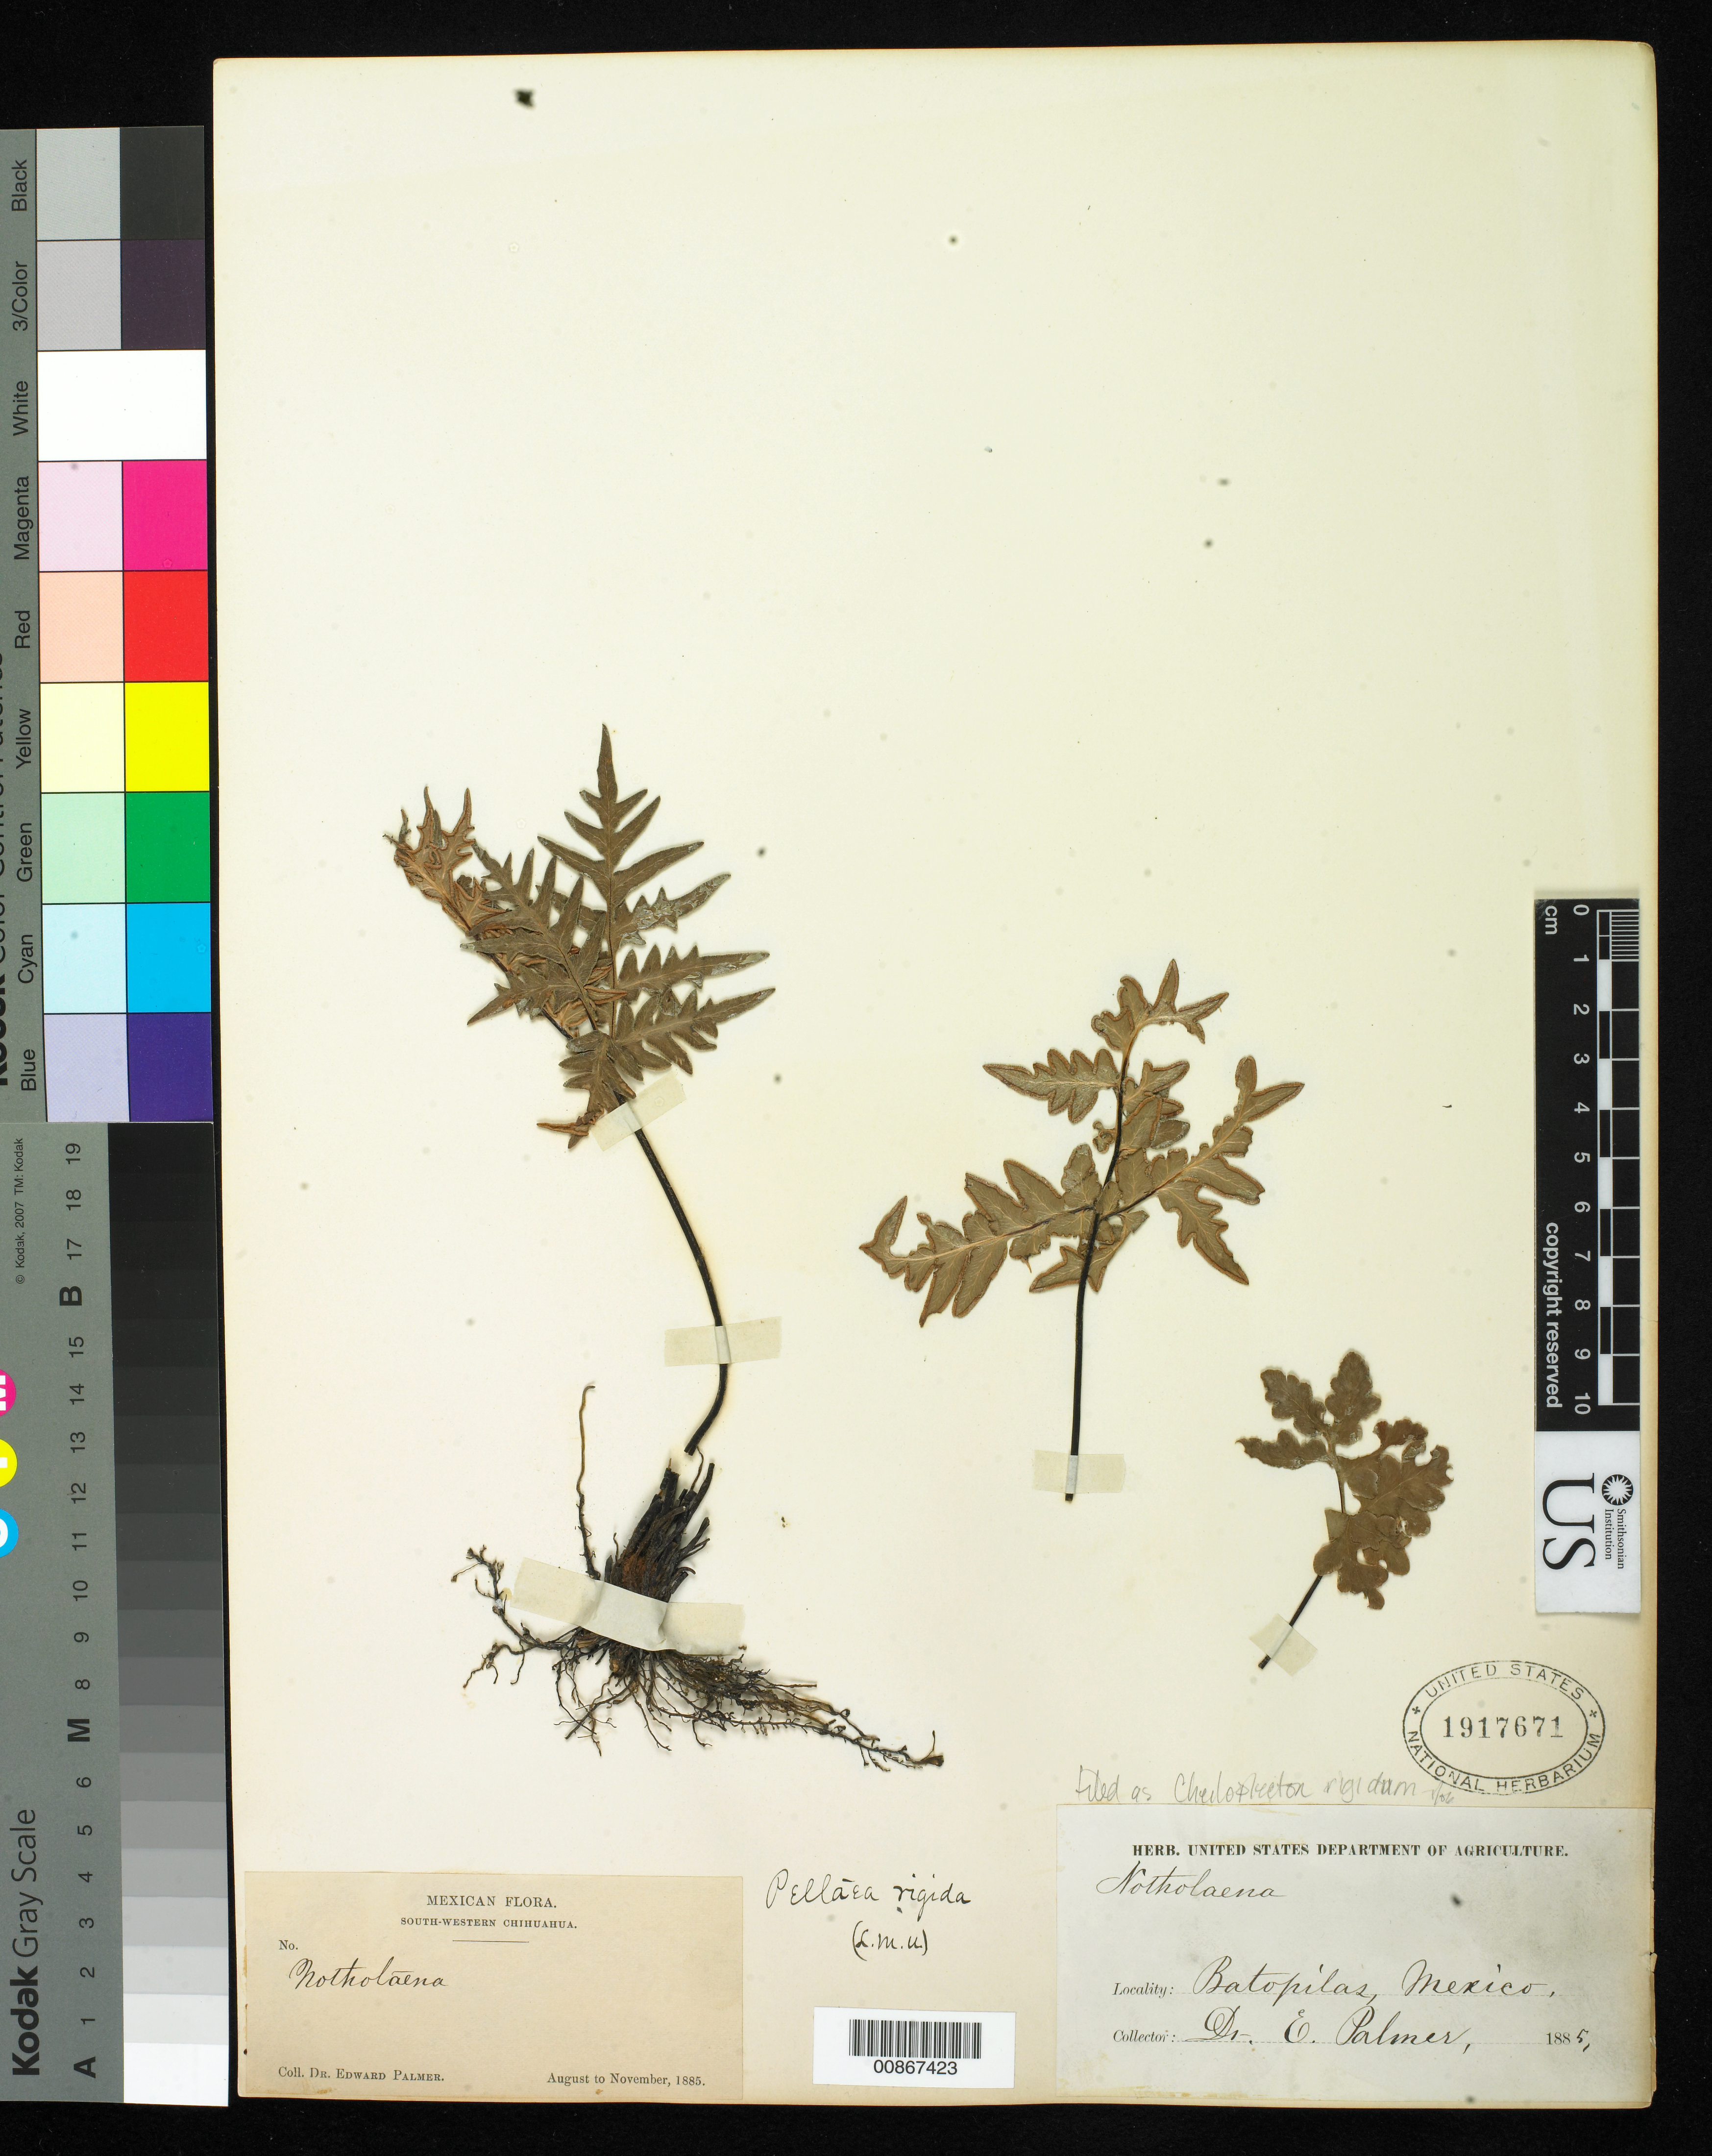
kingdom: Plantae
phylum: Tracheophyta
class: Polypodiopsida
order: Polypodiales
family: Pteridaceae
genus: Cheiloplecton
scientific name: Cheiloplecton rigidum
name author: (Sw.) Fée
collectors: E. Palmer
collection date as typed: Aug 1885 to -- Nov 1885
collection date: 1885-08/1885-11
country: Mexico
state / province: Chihuahua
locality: South-Western Chihuahua.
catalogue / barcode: US 1917671